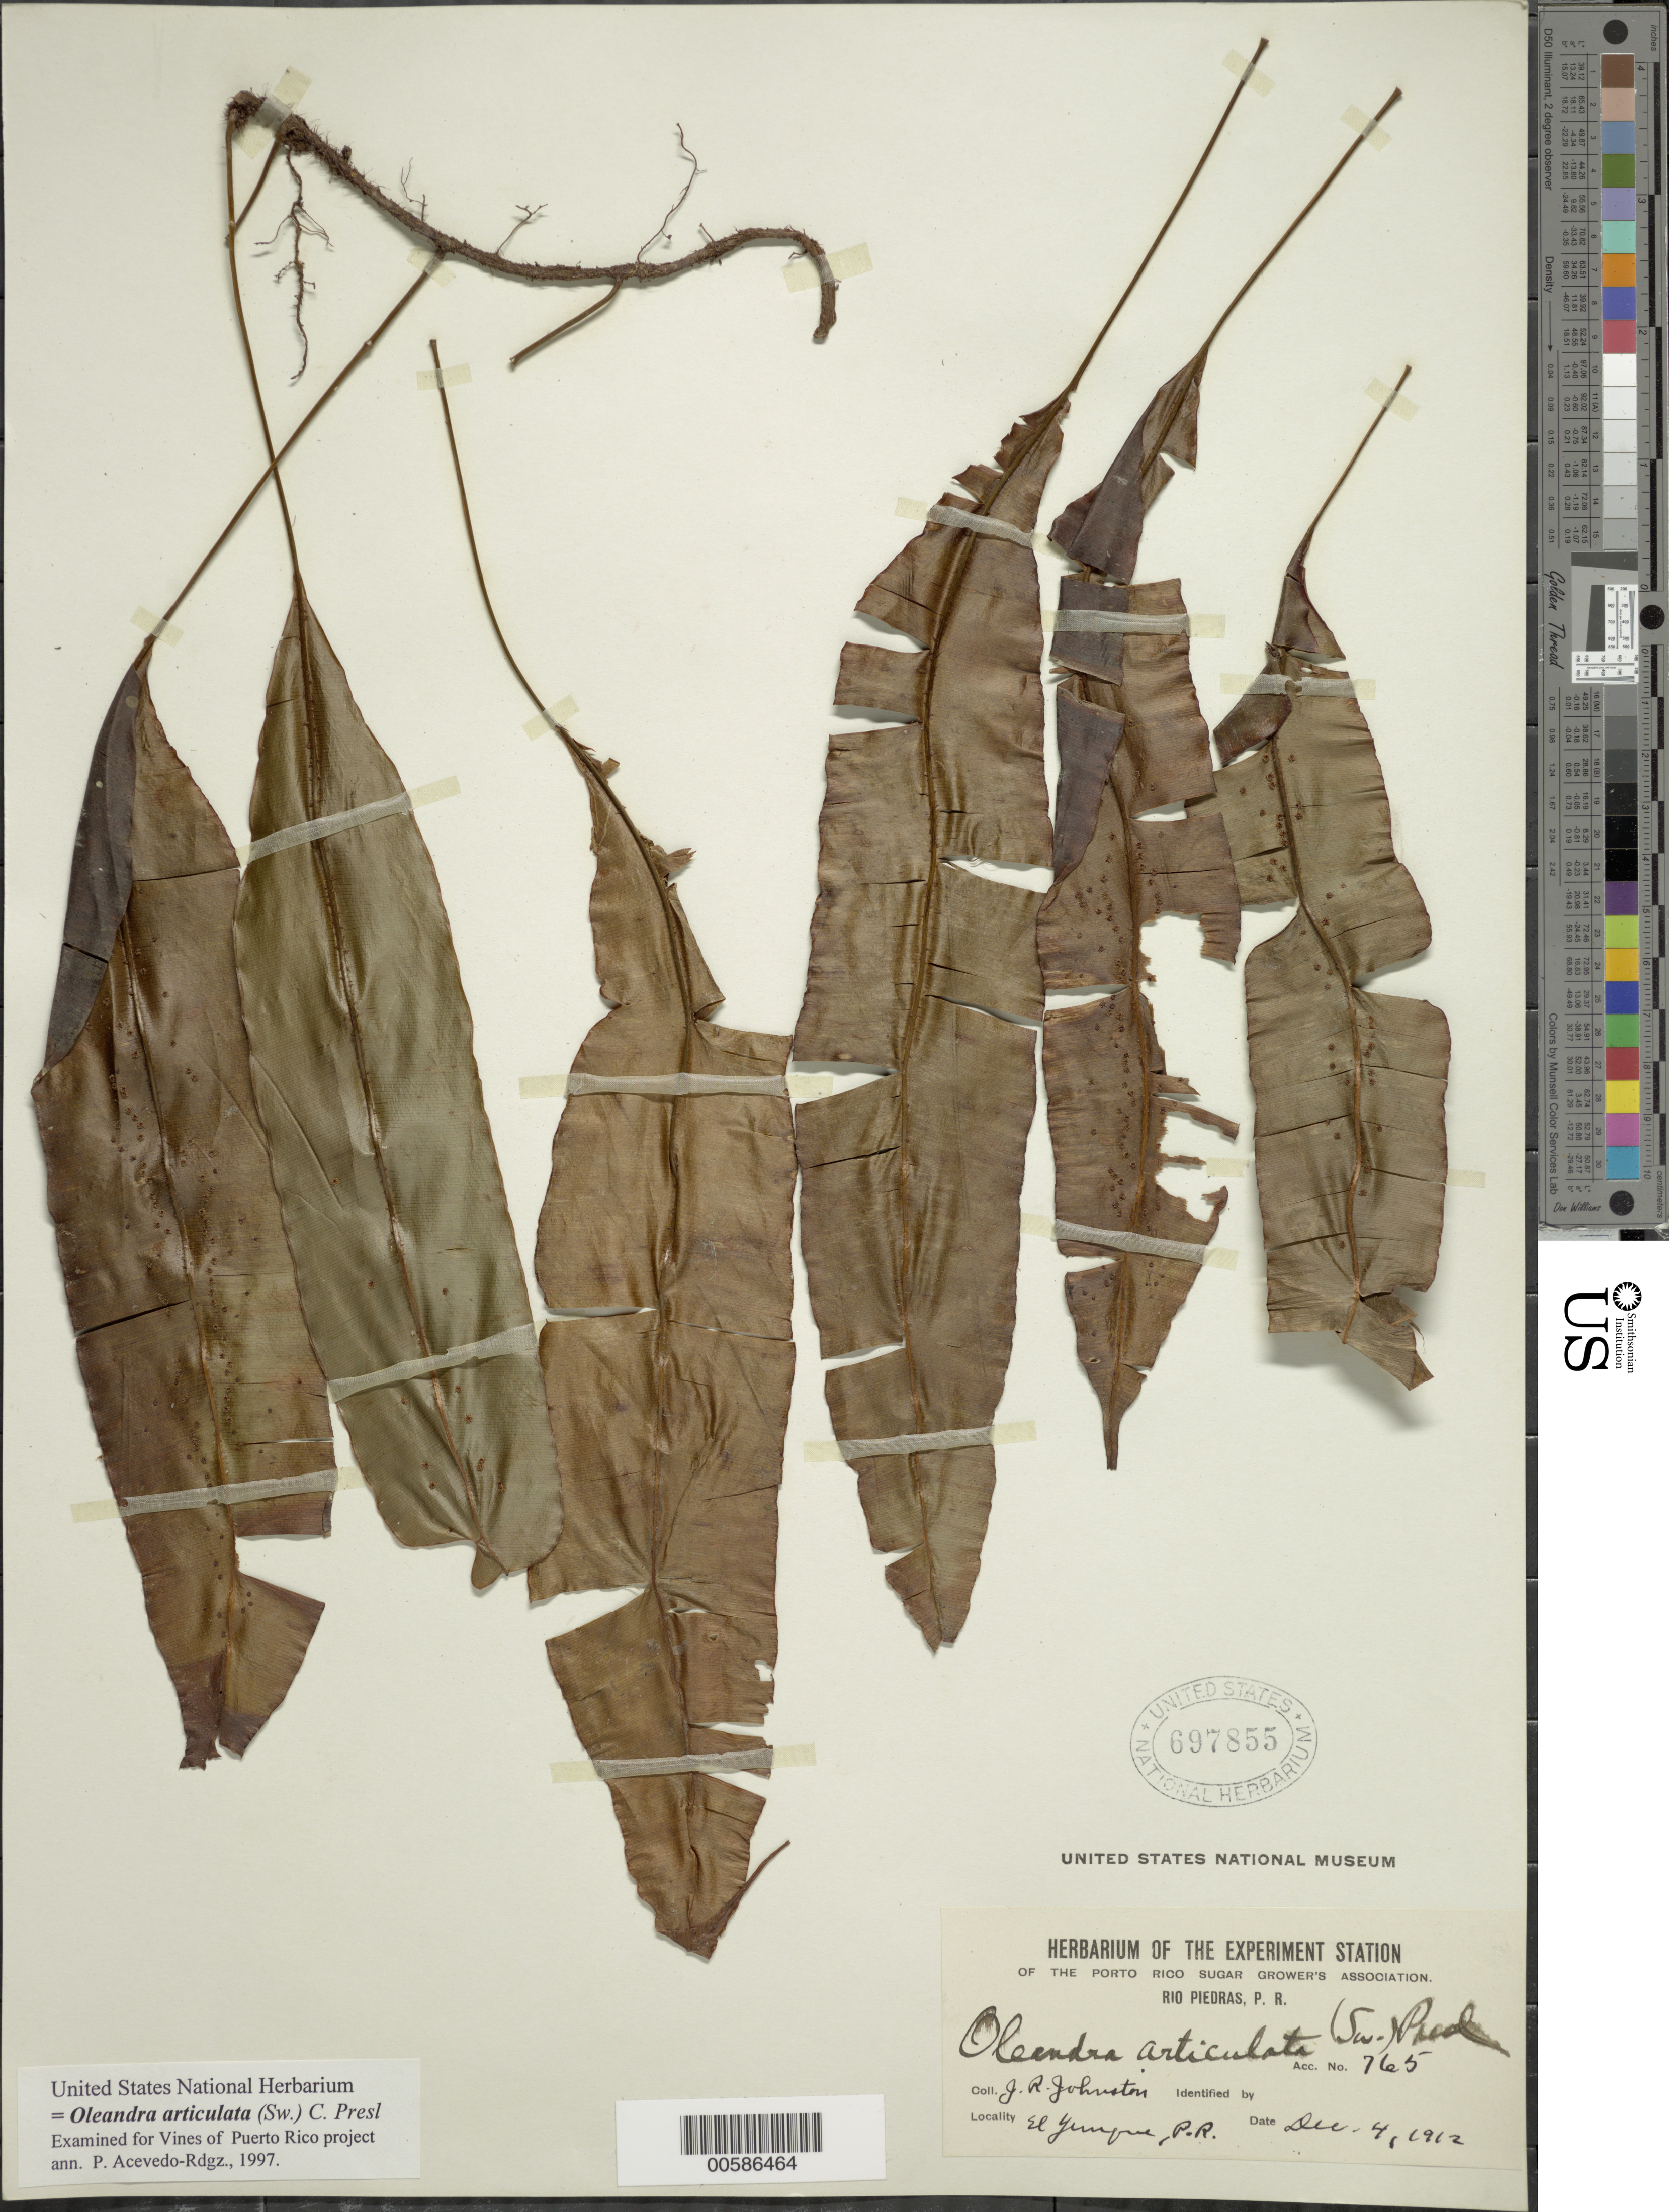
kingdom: Plantae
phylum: Tracheophyta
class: Polypodiopsida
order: Polypodiales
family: Oleandraceae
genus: Oleandra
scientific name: Oleandra articulata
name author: (Sw.) C. Presl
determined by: Acevedo-Rodríguez, P., (BOT), Smithsonian Institution - National Museum of Natural History (UNITED STATES)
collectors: J. Johnston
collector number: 765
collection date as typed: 04 Dec 1912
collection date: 1912-12-04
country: Puerto Rico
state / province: Río Grande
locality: El Yunque.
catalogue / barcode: US 697855